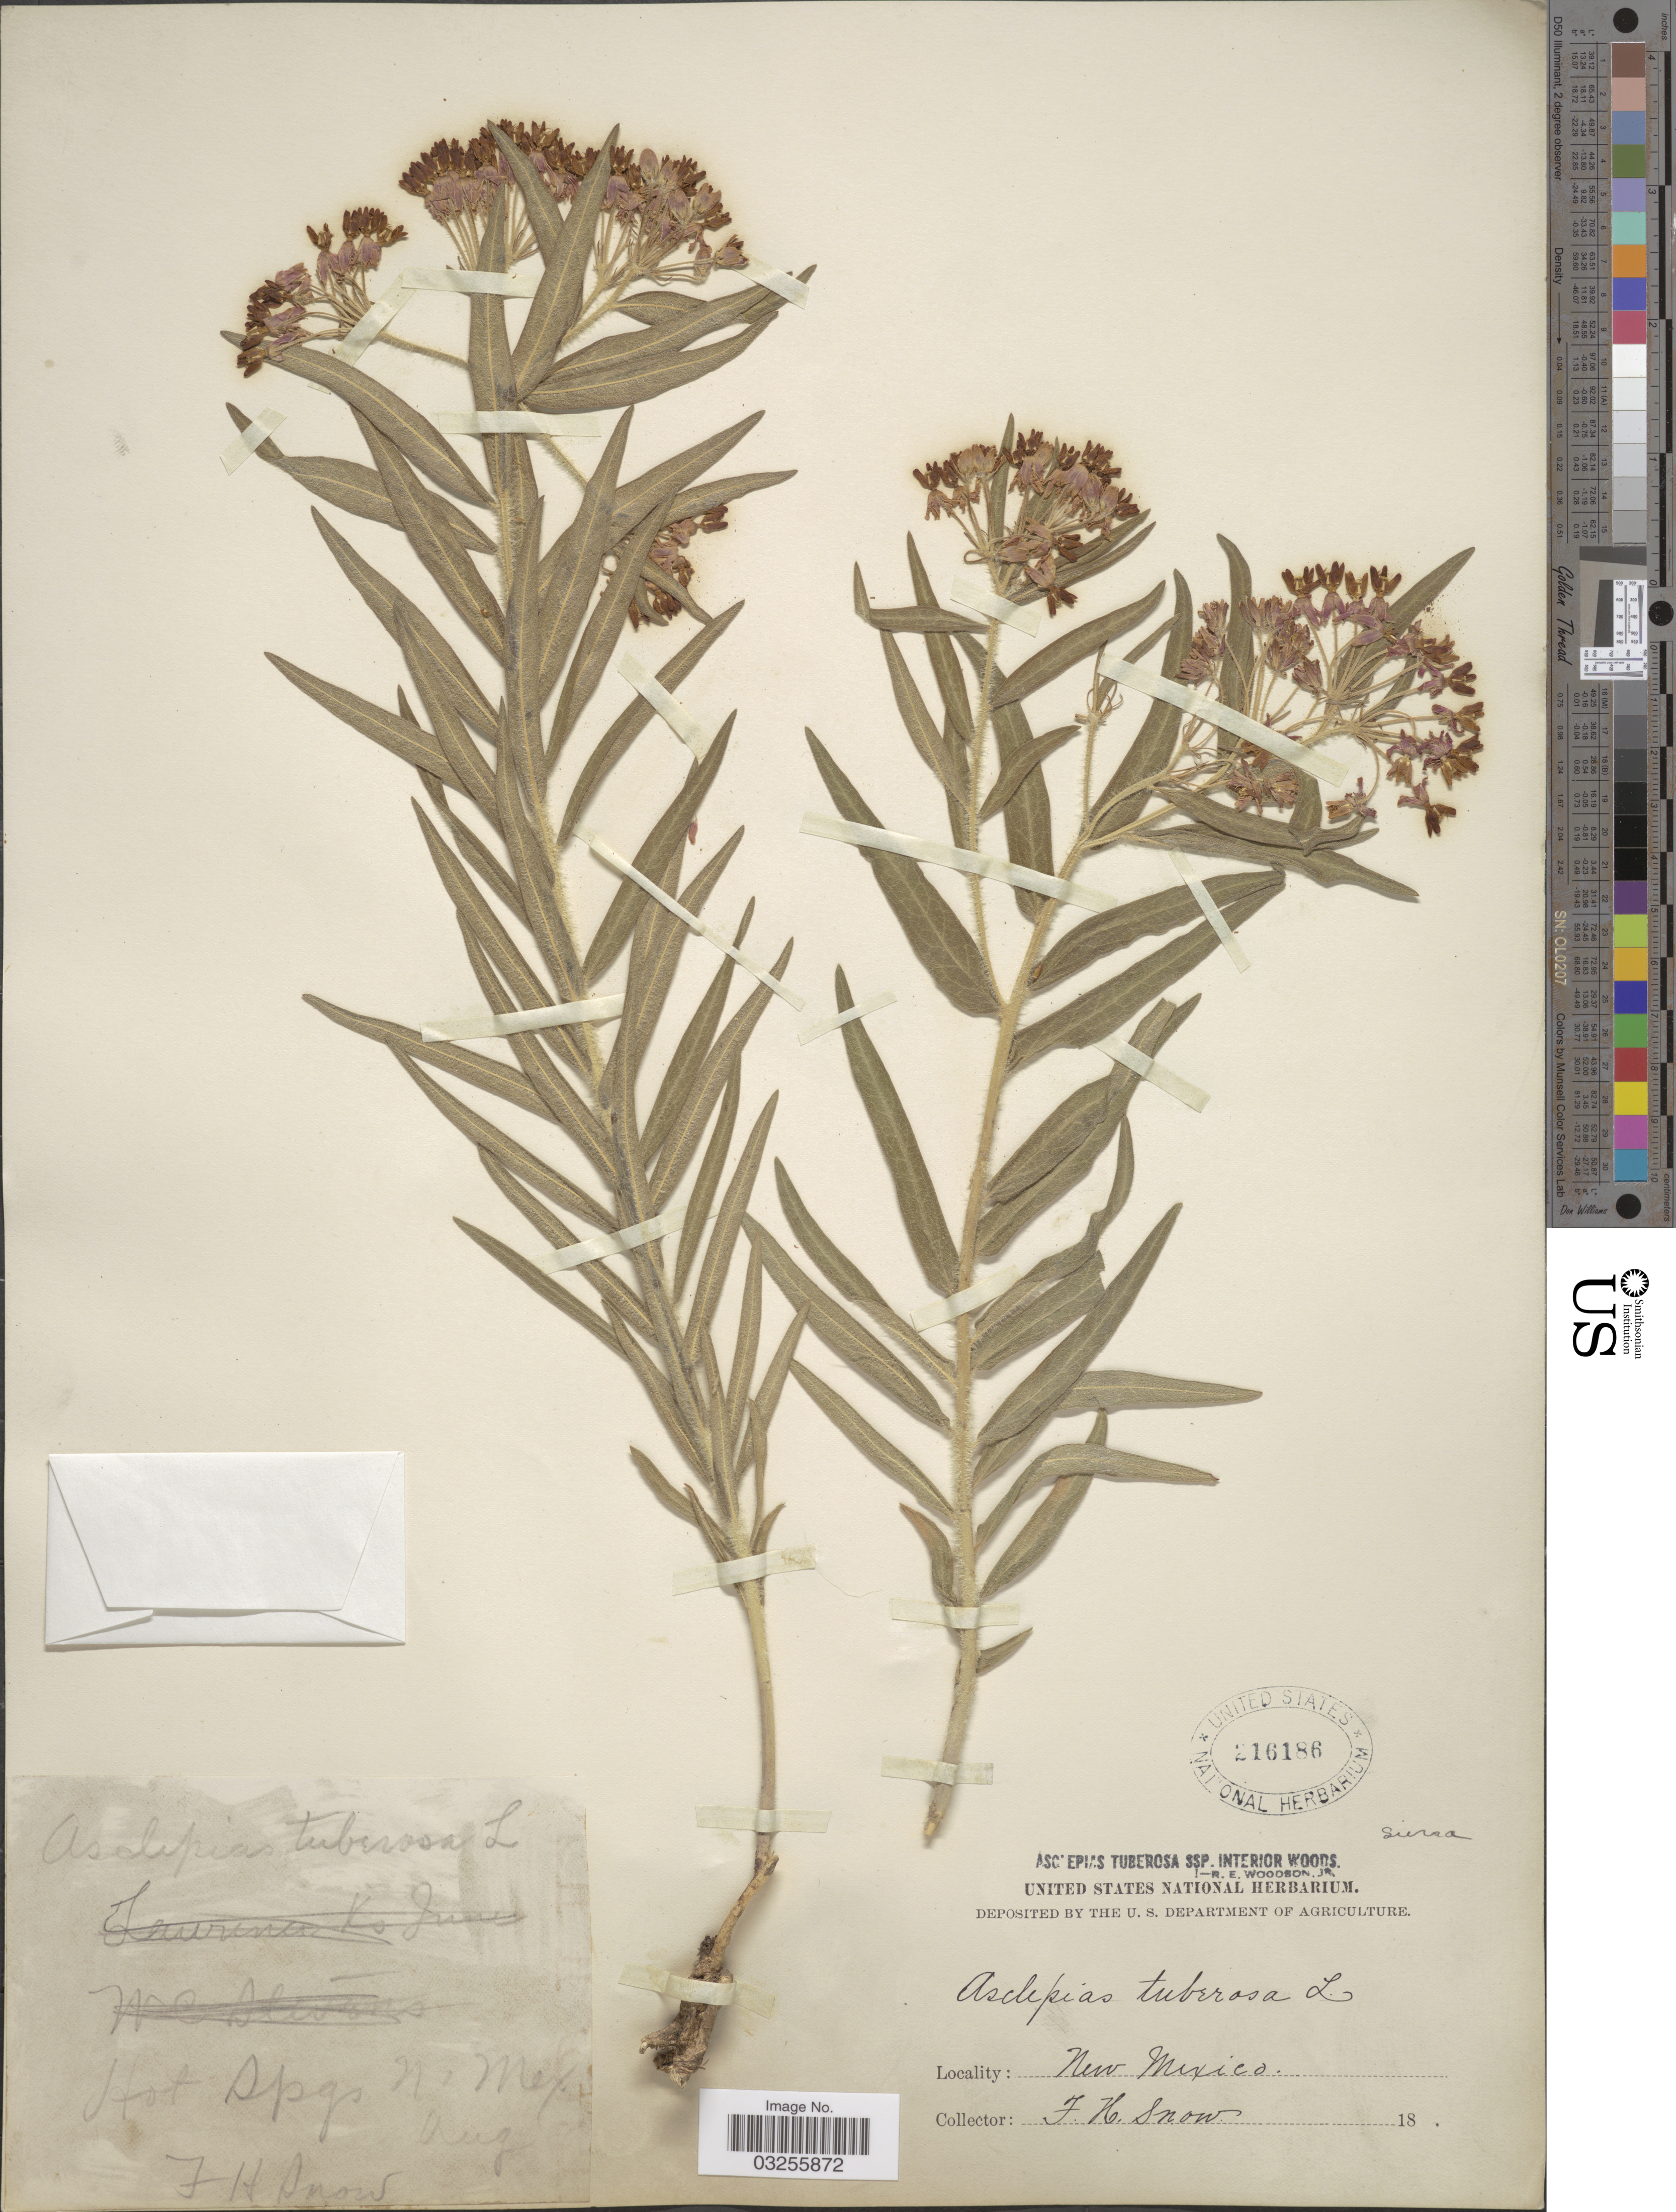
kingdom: Plantae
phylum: Tracheophyta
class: Magnoliopsida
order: Gentianales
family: Apocynaceae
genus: Asclepias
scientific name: Asclepias tuberosa subsp. interior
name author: Woodson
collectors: F. H. Snow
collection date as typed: Aug 18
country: United States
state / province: New Mexico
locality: Hot Spgs.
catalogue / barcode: US 216186